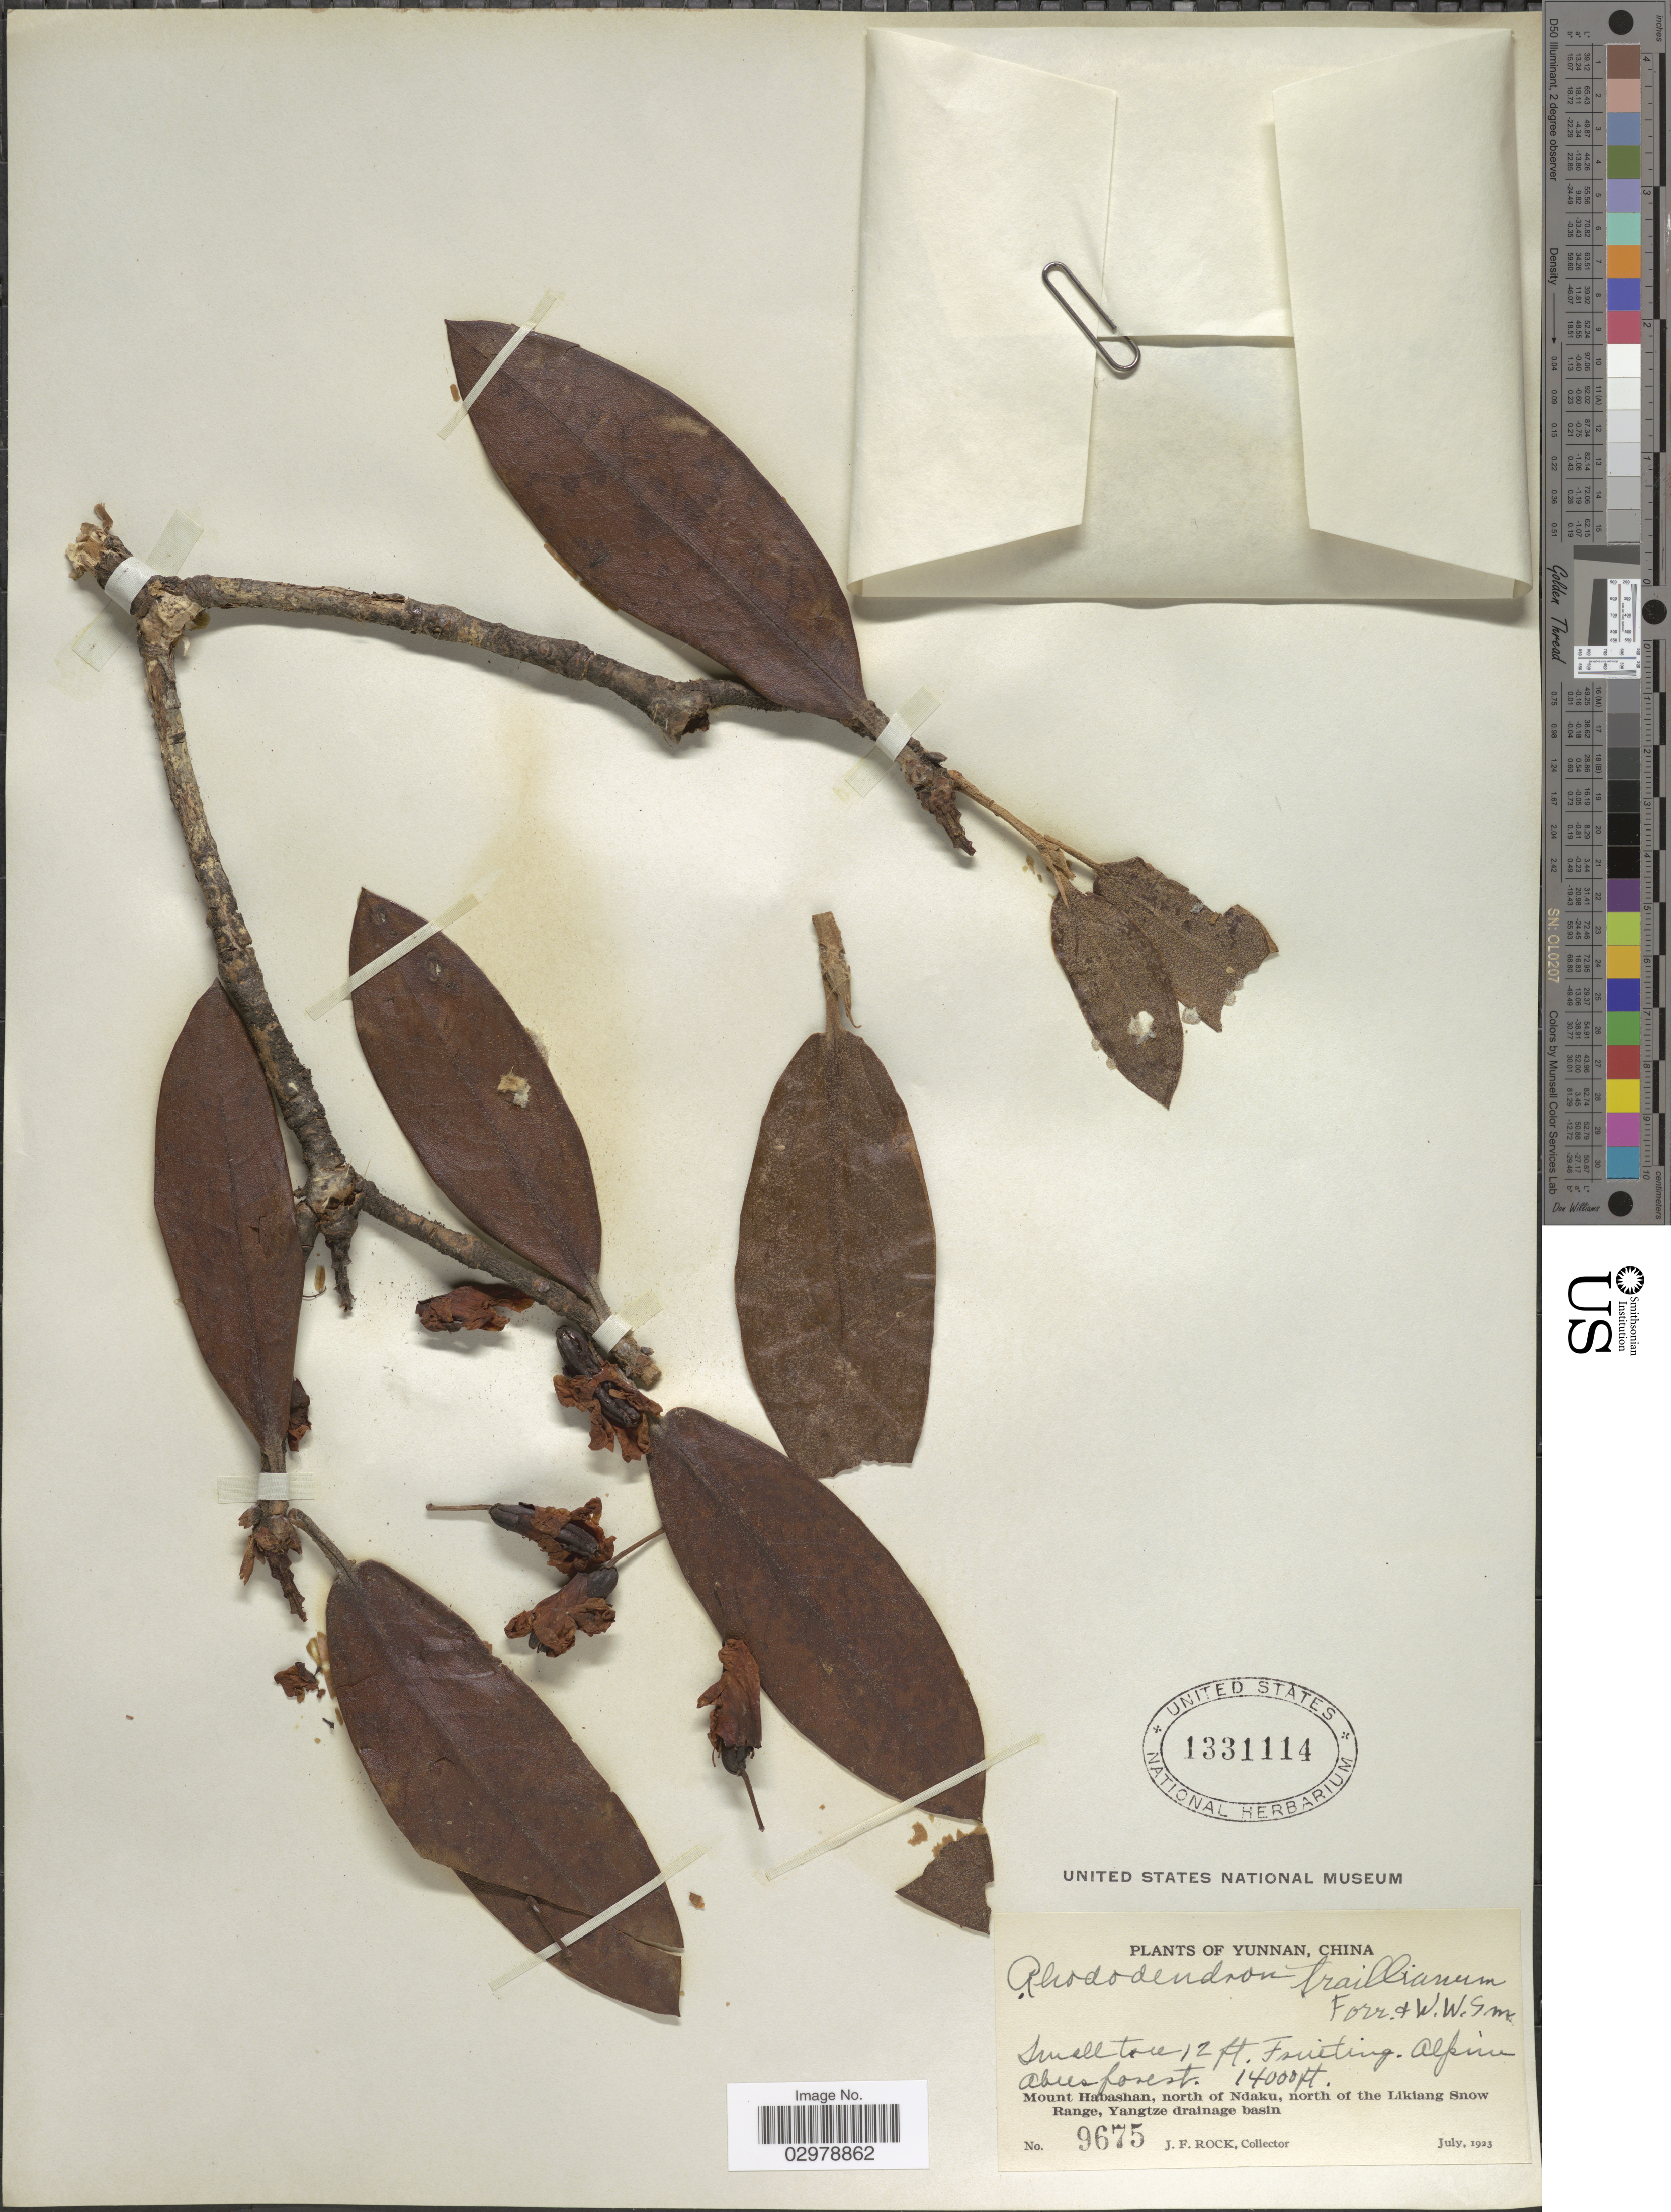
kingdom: Plantae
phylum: Tracheophyta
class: Magnoliopsida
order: Ericales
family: Ericaceae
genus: Rhododendron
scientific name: Rhododendron traillianum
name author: Forrest & W.W. Sm.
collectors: J. Rock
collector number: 9675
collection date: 1923-07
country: China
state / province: Yunnan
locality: Alpine Abies forest. Mount Habashan, north of Ndaku, north of the Likiang Snow Range, Yangtze drainage basin.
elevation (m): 4267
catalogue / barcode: US 1331114